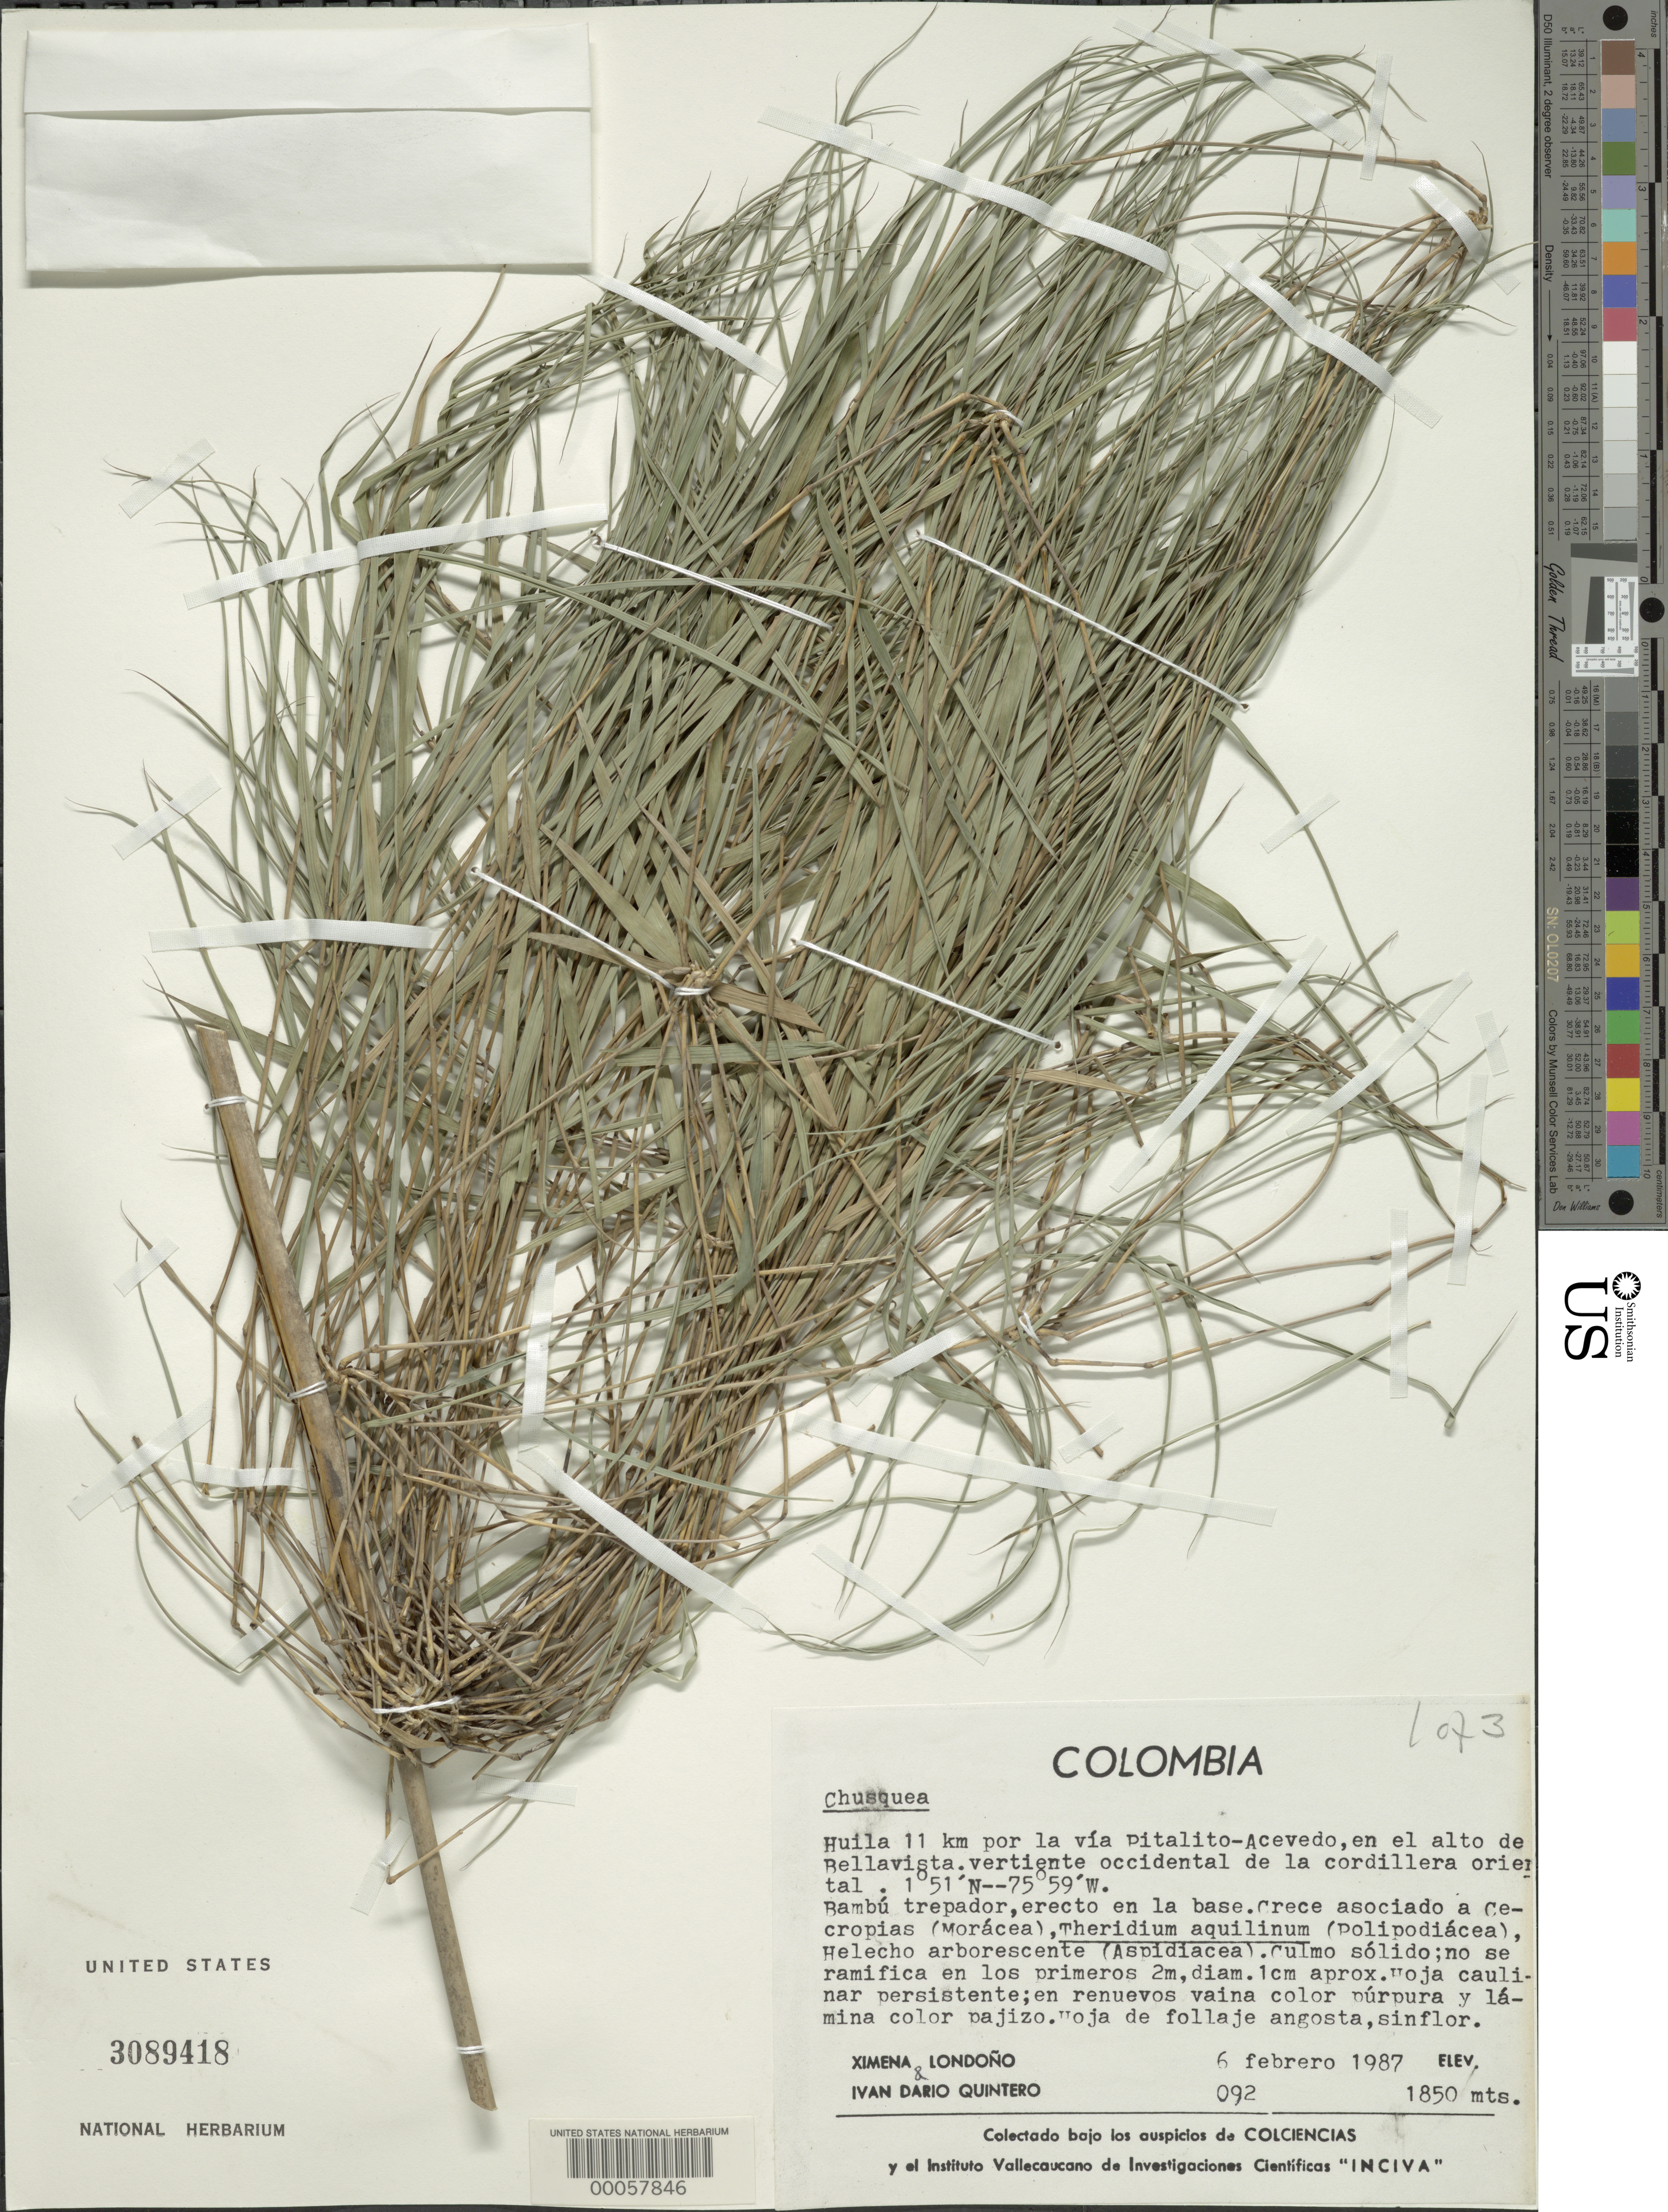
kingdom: Plantae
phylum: Tracheophyta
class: Liliopsida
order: Poales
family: Poaceae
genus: Chusquea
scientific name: Chusquea sp.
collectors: X. Londoño & I. Quintero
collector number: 092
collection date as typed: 06 Feb 1987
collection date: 1987-02-06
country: Colombia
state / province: Huila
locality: Km 11 of the Pitalito-Acevedo Road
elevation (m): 1850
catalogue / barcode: US 3089418